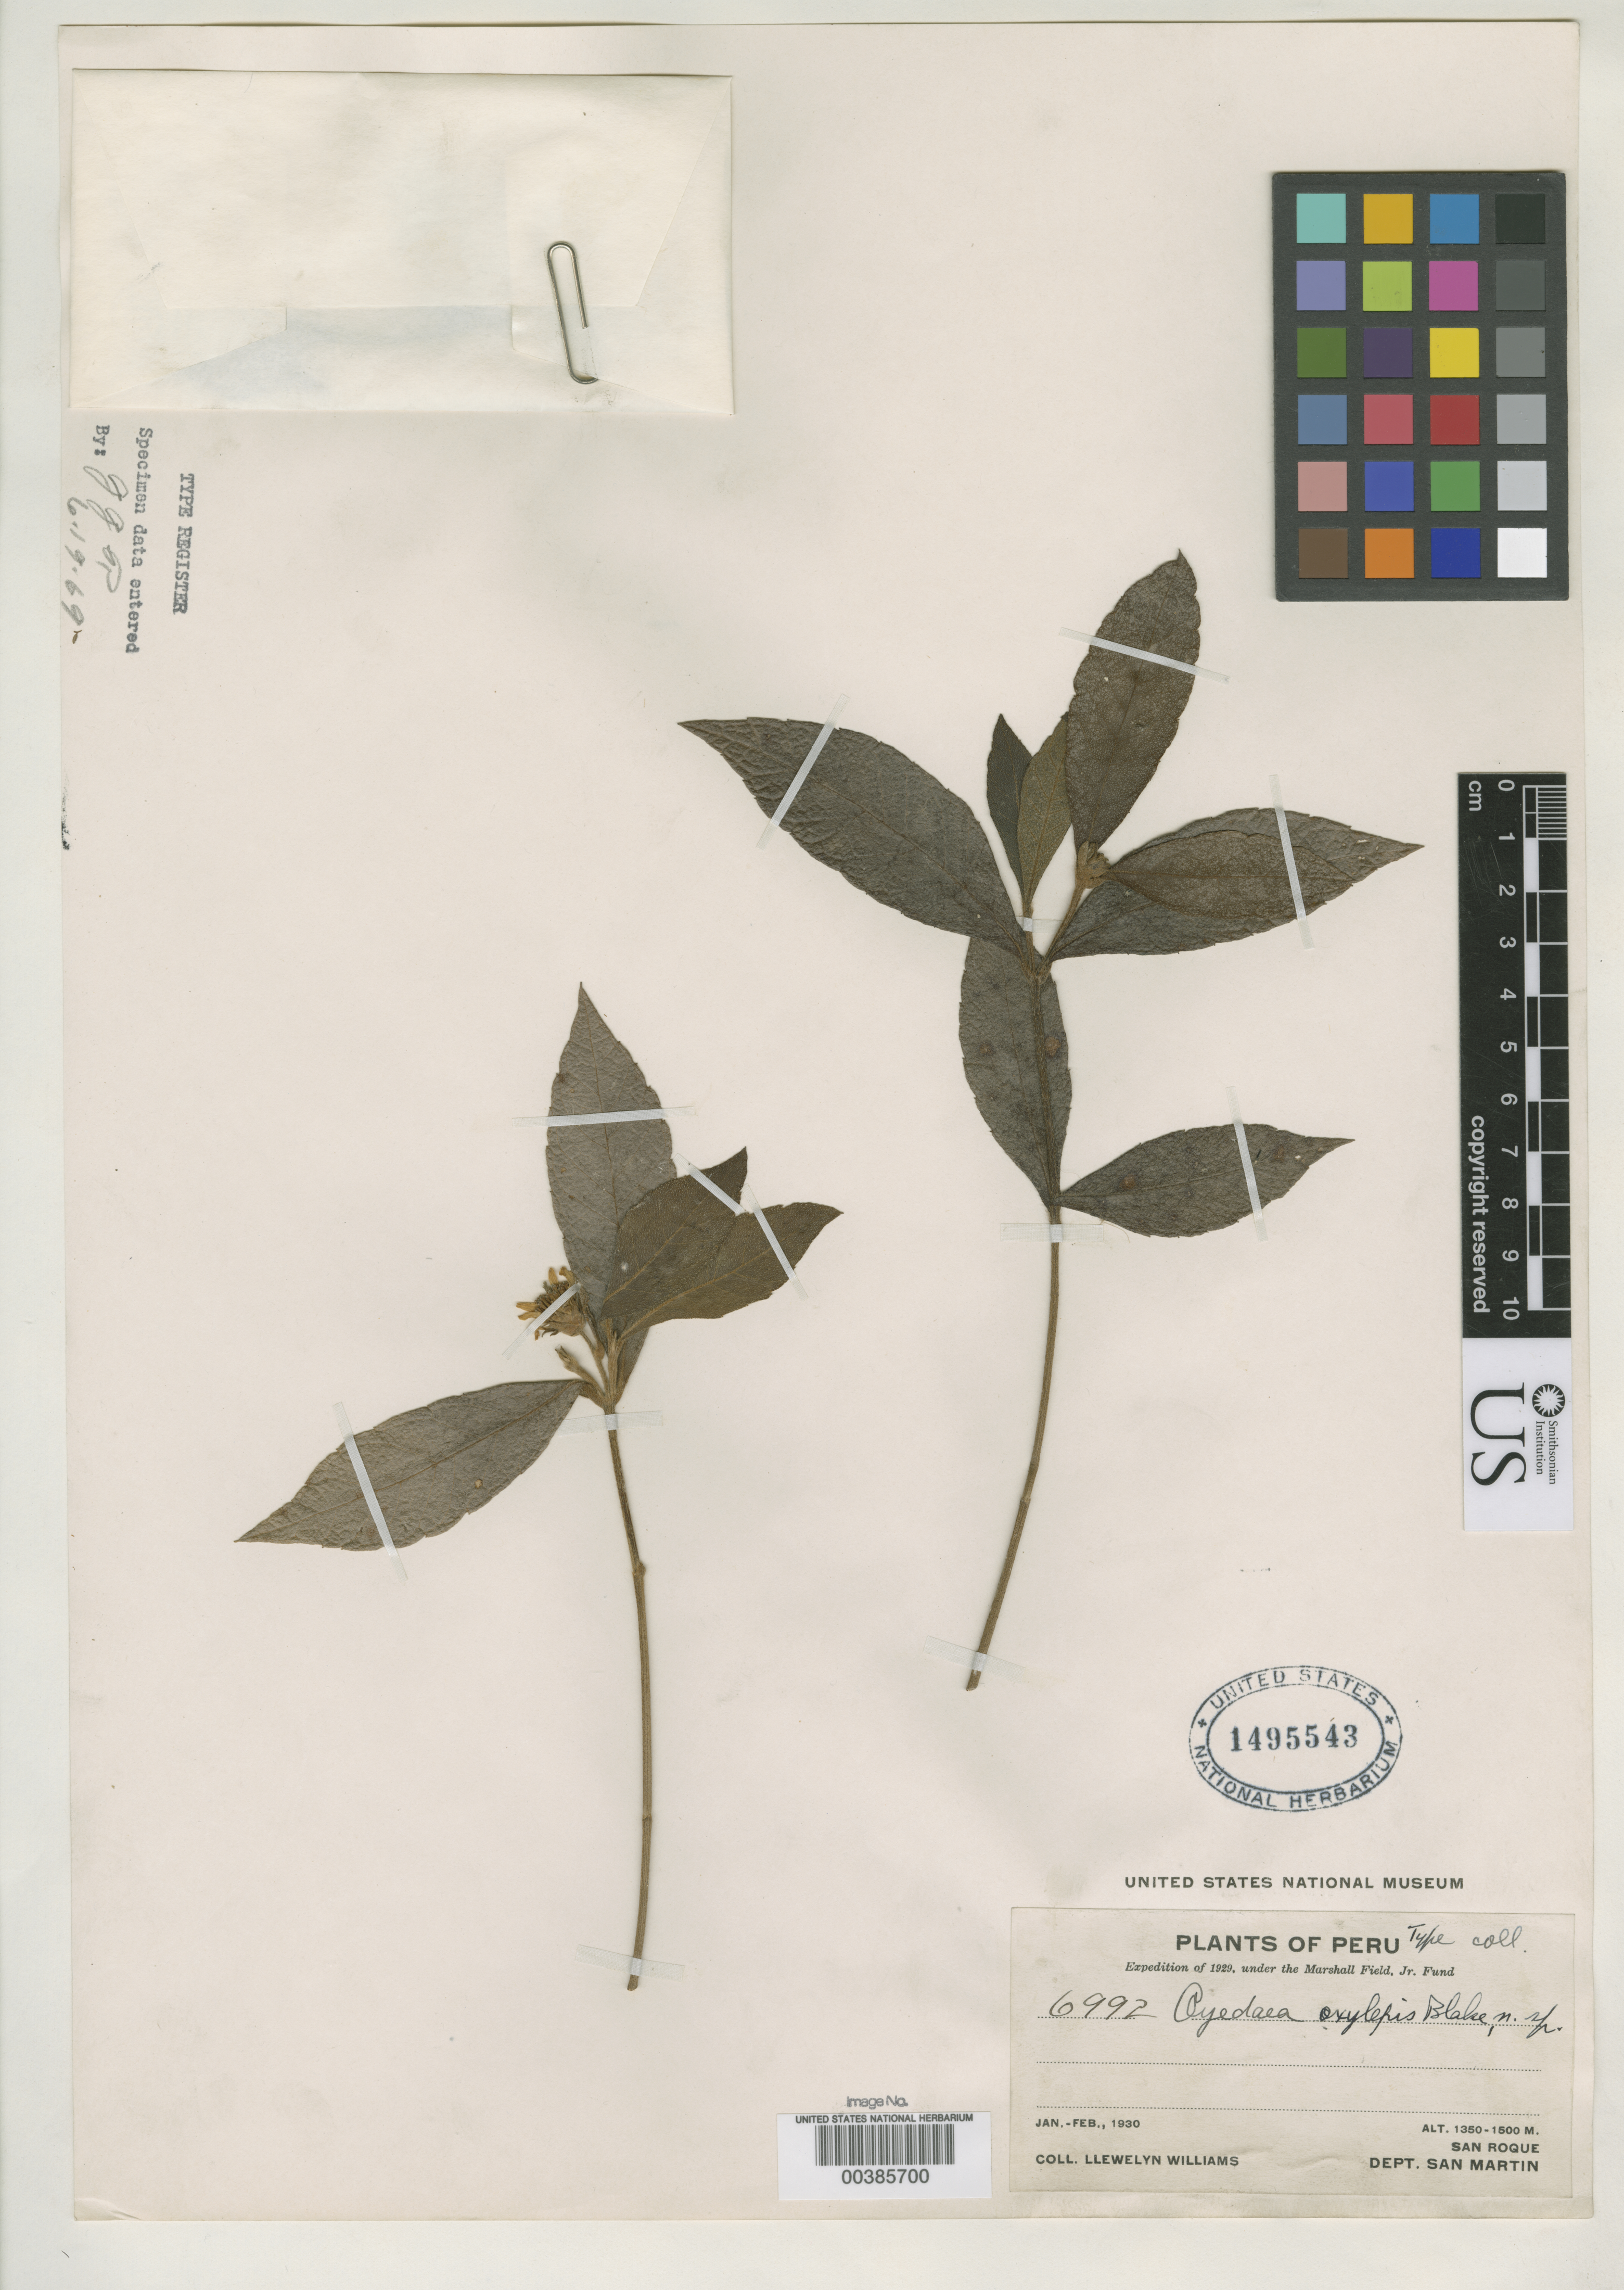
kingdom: Plantae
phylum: Tracheophyta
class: Magnoliopsida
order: Asterales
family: Asteraceae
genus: Oyedaea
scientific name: Oyedaea oxylepis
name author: S.F. Blake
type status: Isotype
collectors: Ll. Williams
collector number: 6992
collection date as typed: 07 Jan 1930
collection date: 1930-01-07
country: Peru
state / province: San Martín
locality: San Rogue.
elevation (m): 1350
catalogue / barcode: US 1495543